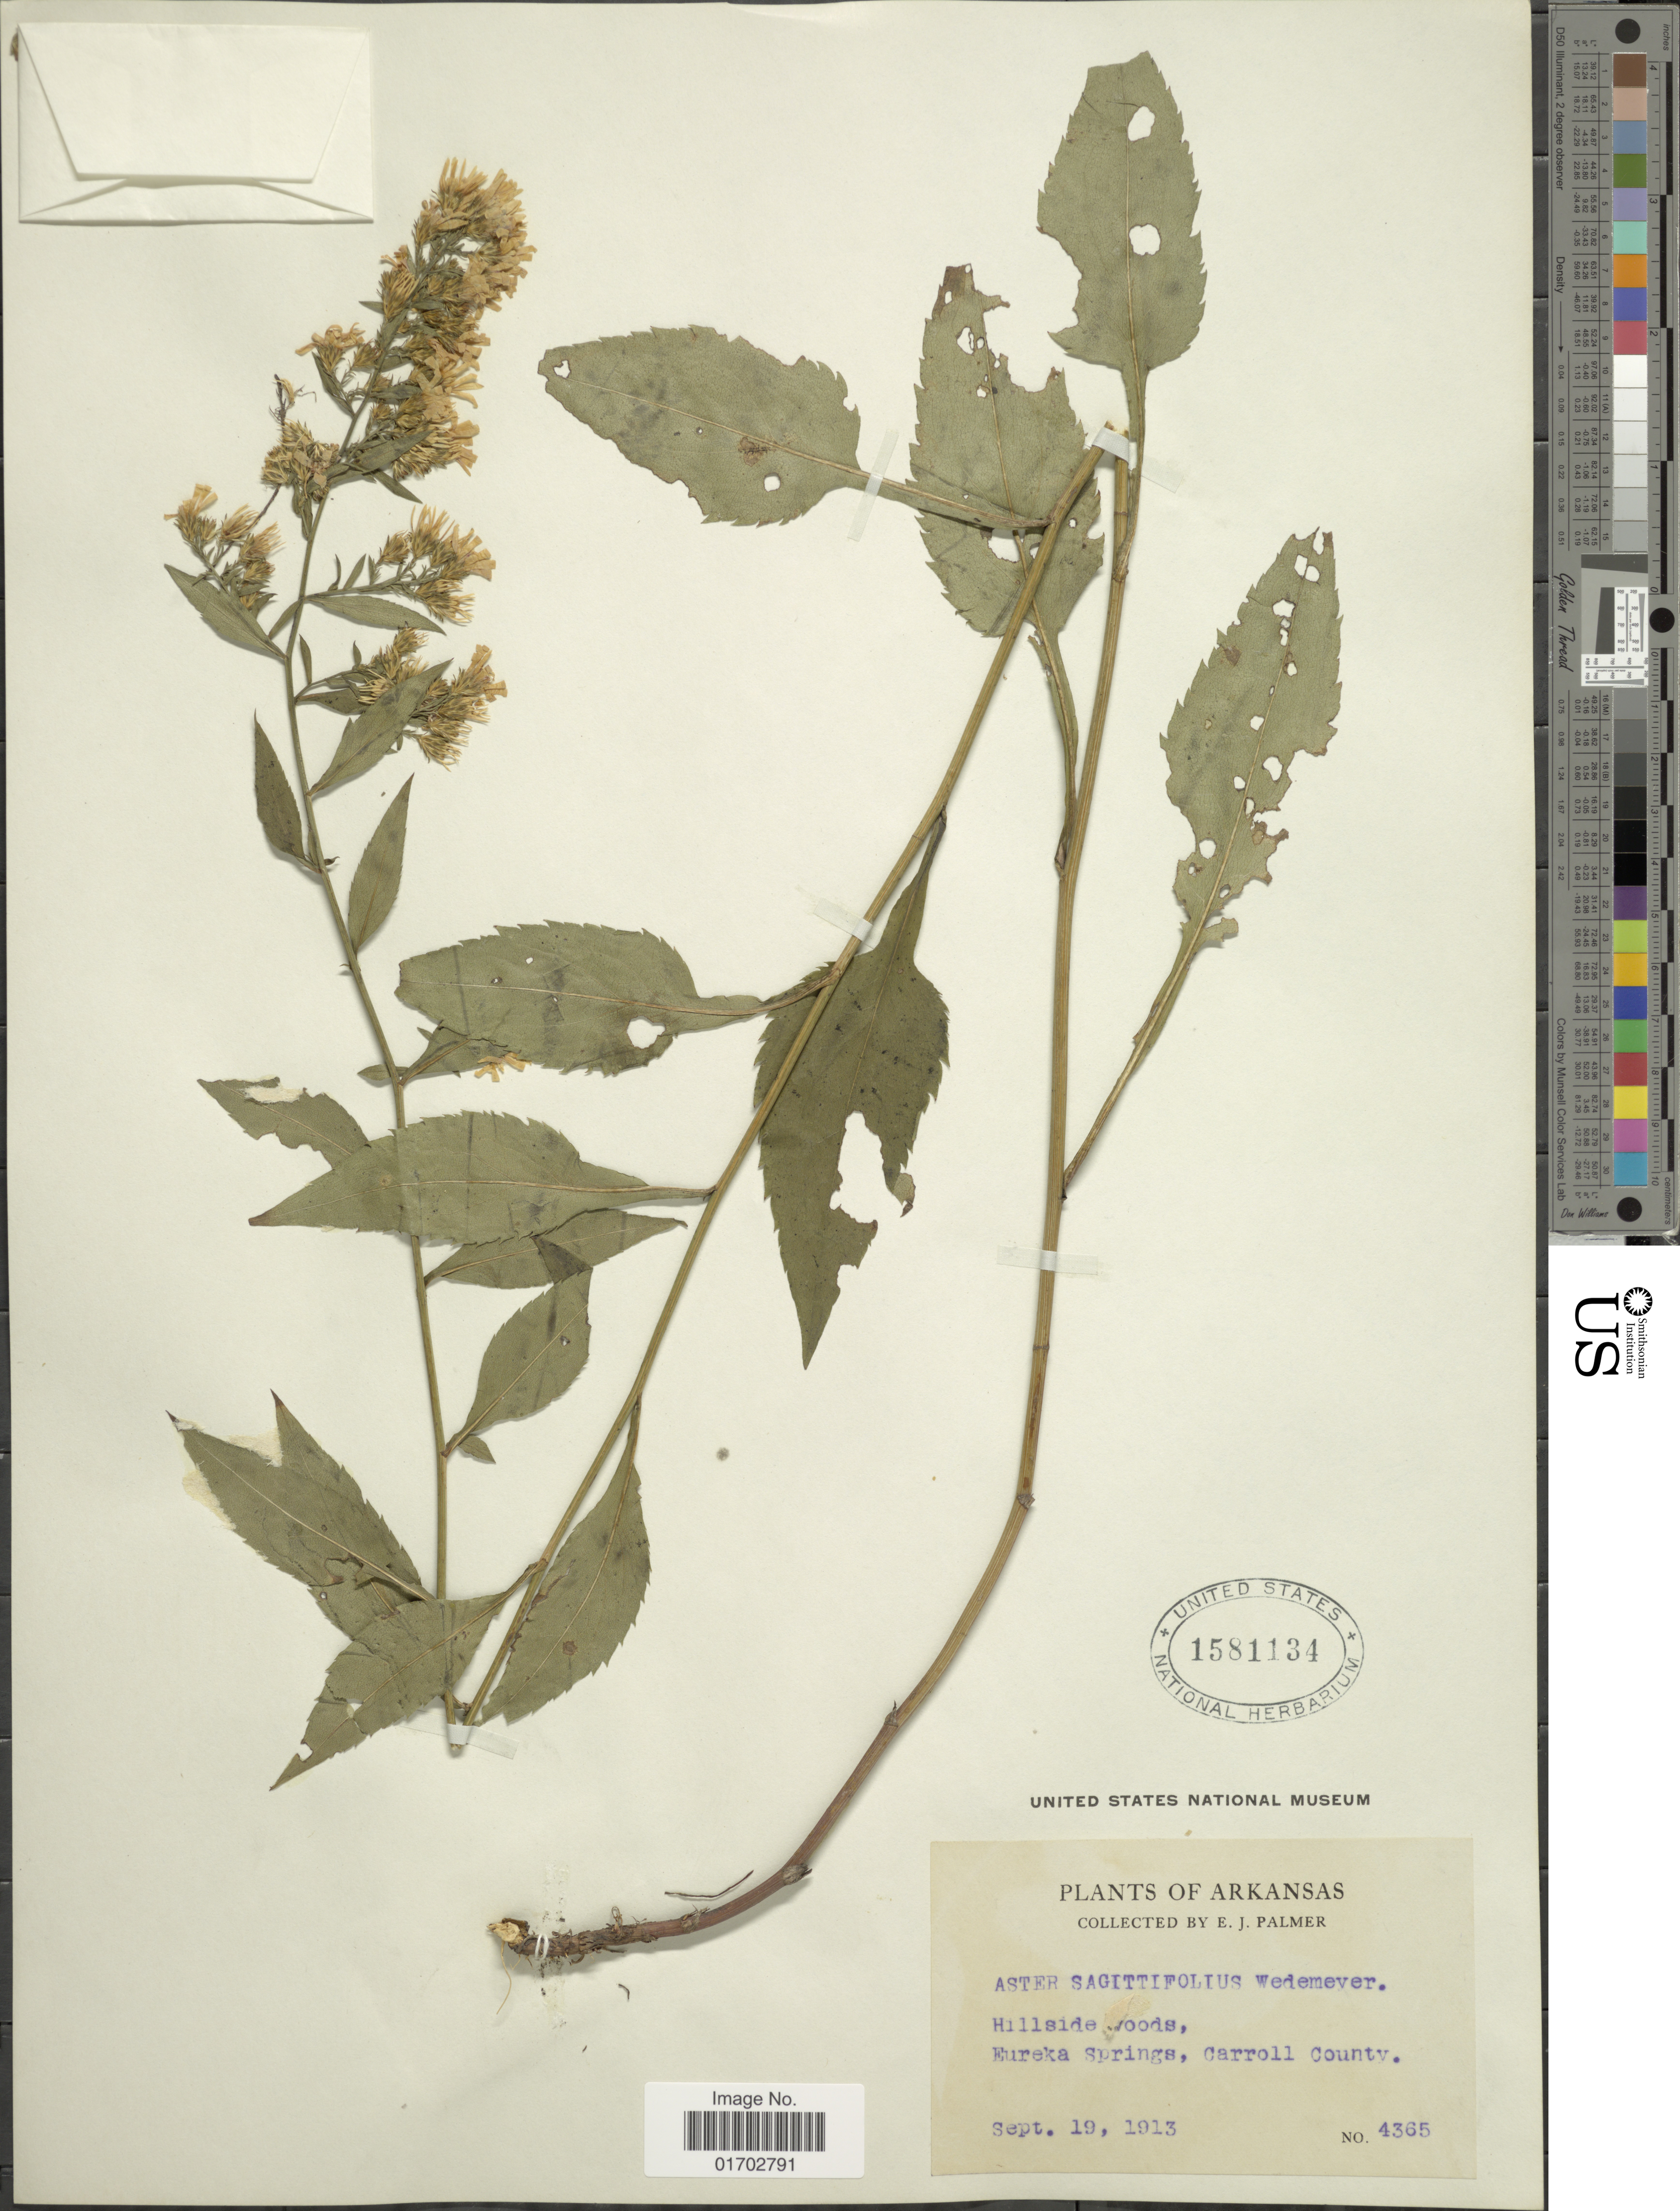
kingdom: Plantae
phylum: Tracheophyta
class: Magnoliopsida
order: Asterales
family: Asteraceae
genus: Symphyotrichum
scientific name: Symphyotrichum sagittifolium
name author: (Wedem. ex Willd.) G.L. Nesom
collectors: E. J. Palmer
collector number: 4365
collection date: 1913-09-19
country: United States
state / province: Arkansas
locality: Eureka Springer, Carroll County.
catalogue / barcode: US 1581134